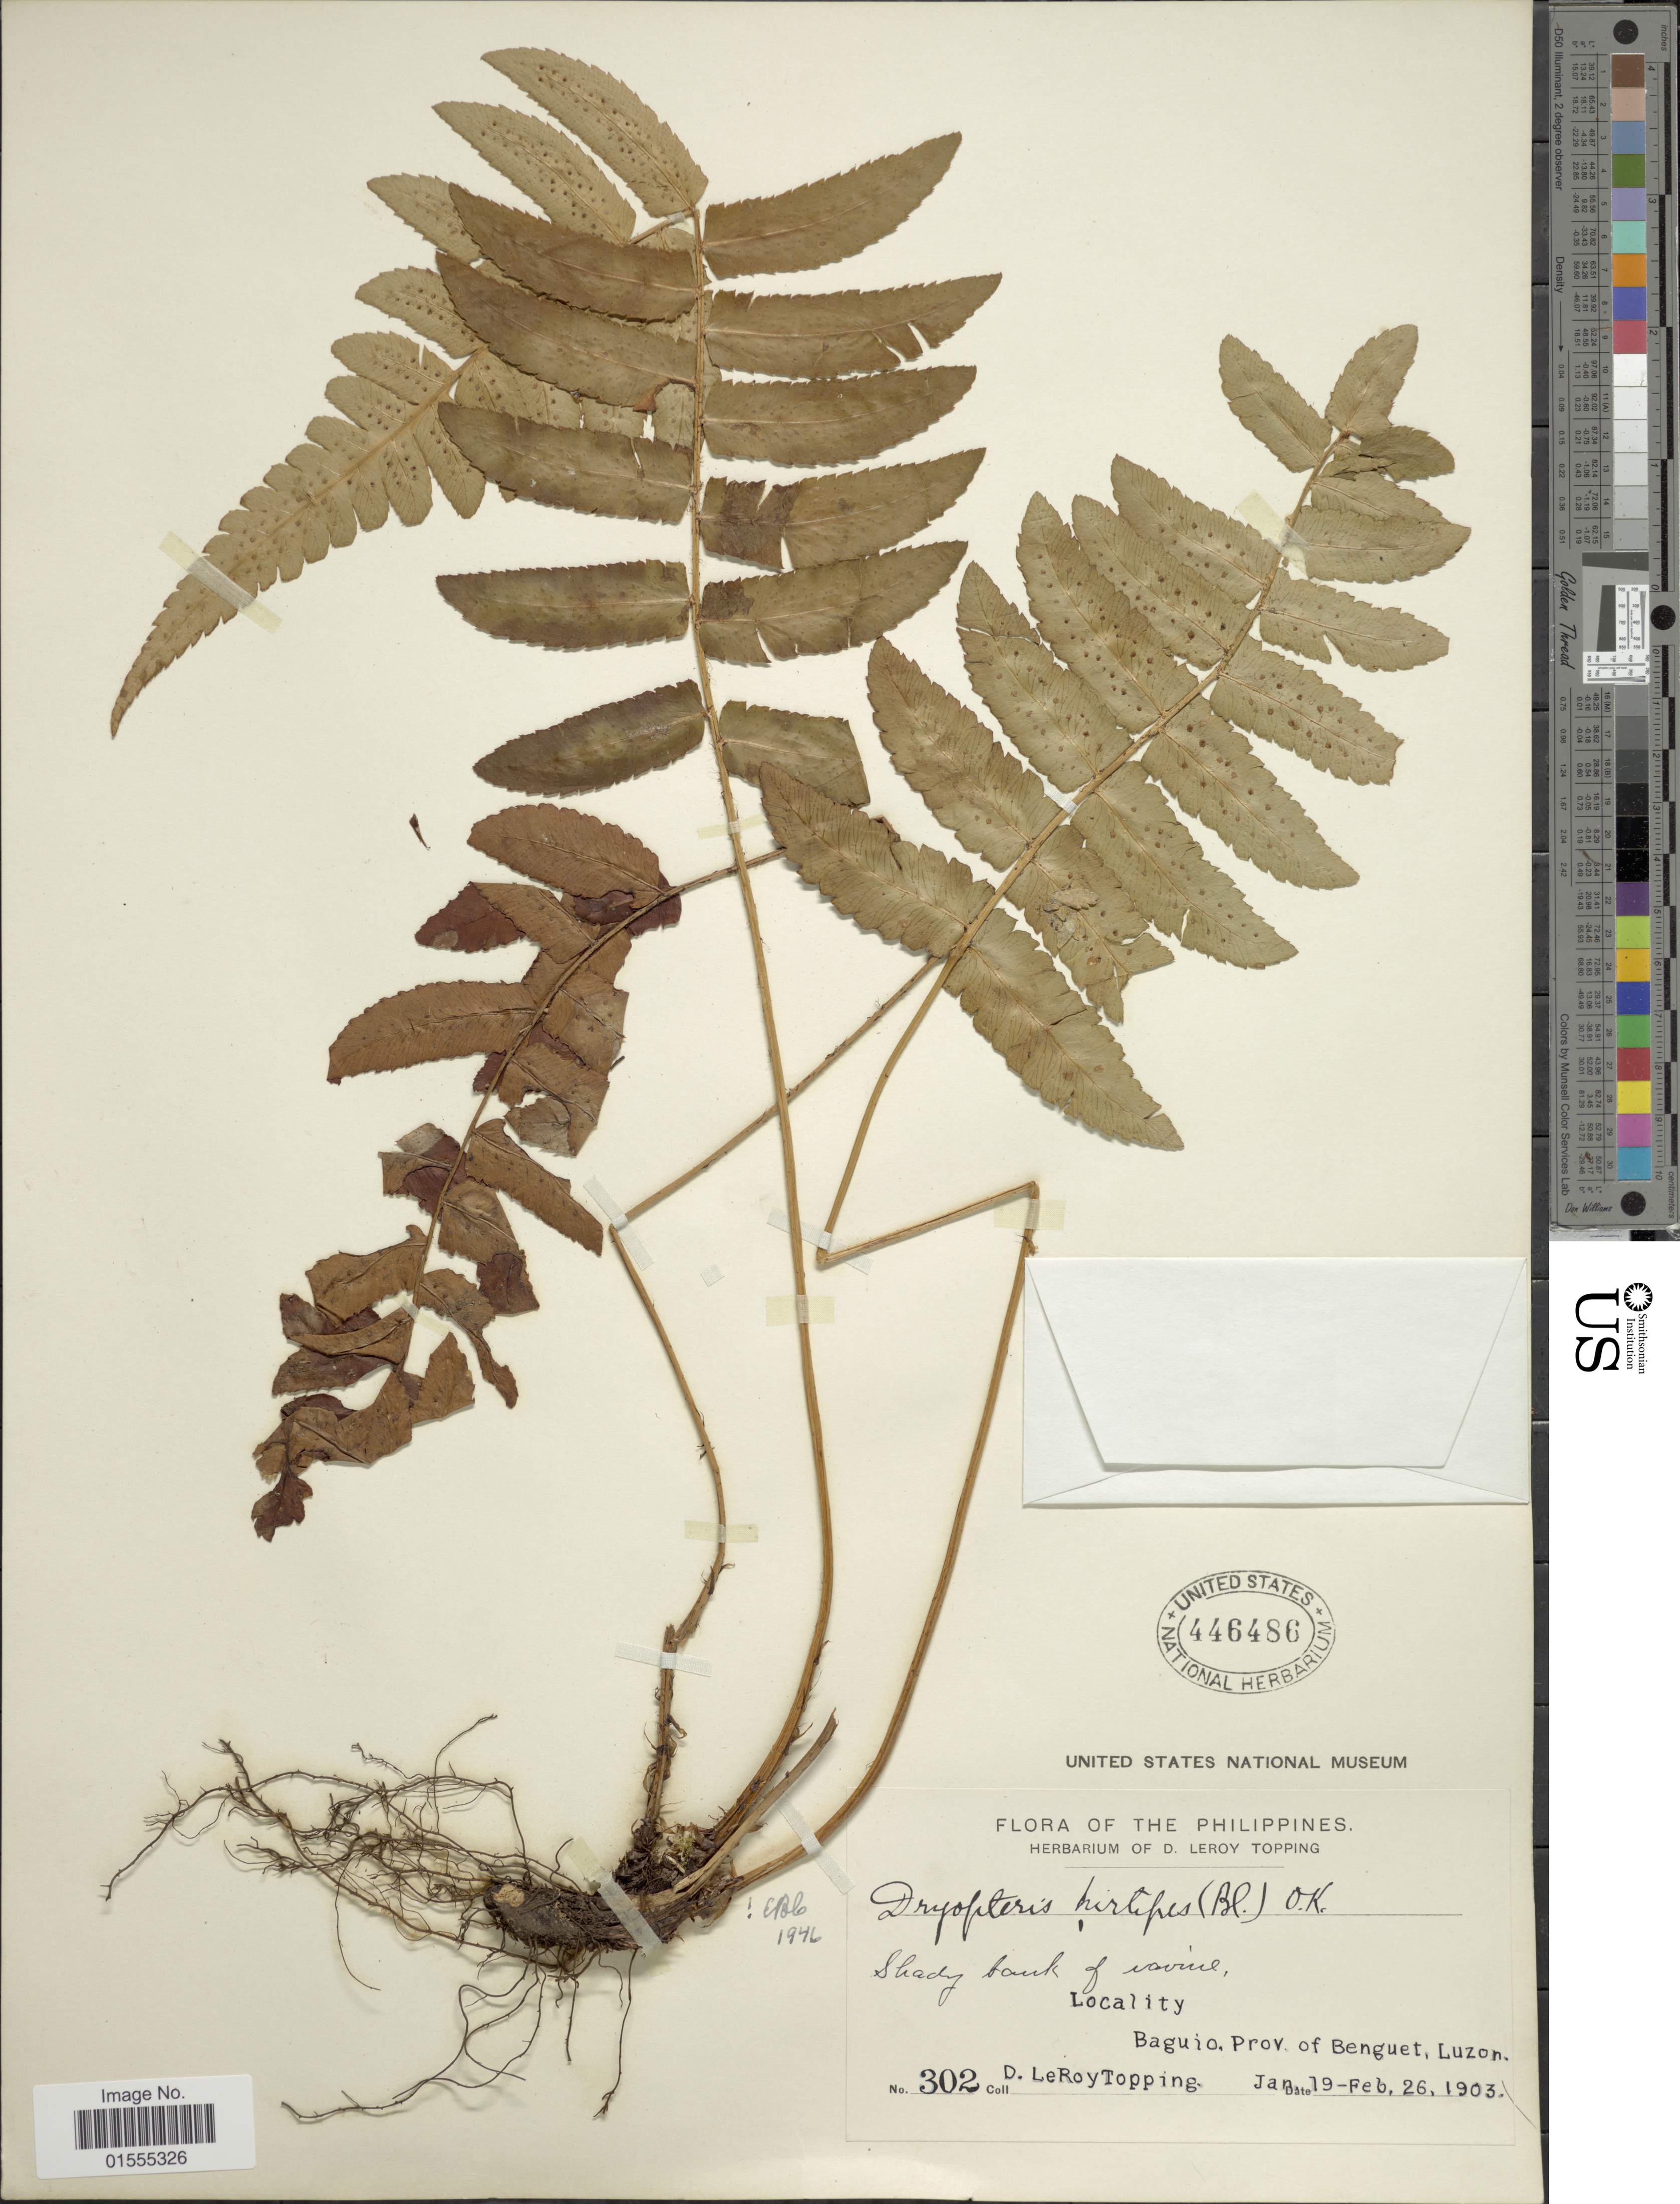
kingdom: Plantae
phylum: Tracheophyta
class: Polypodiopsida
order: Polypodiales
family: Dryopteridaceae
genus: Dryopteris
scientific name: Dryopteris hirtipes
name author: (Blume) Kuntze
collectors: D. L. Topping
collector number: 302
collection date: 1903-01-19/1903-02-26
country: Philippines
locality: Baguio, prov. of Benguet, Luzon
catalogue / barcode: US 446486